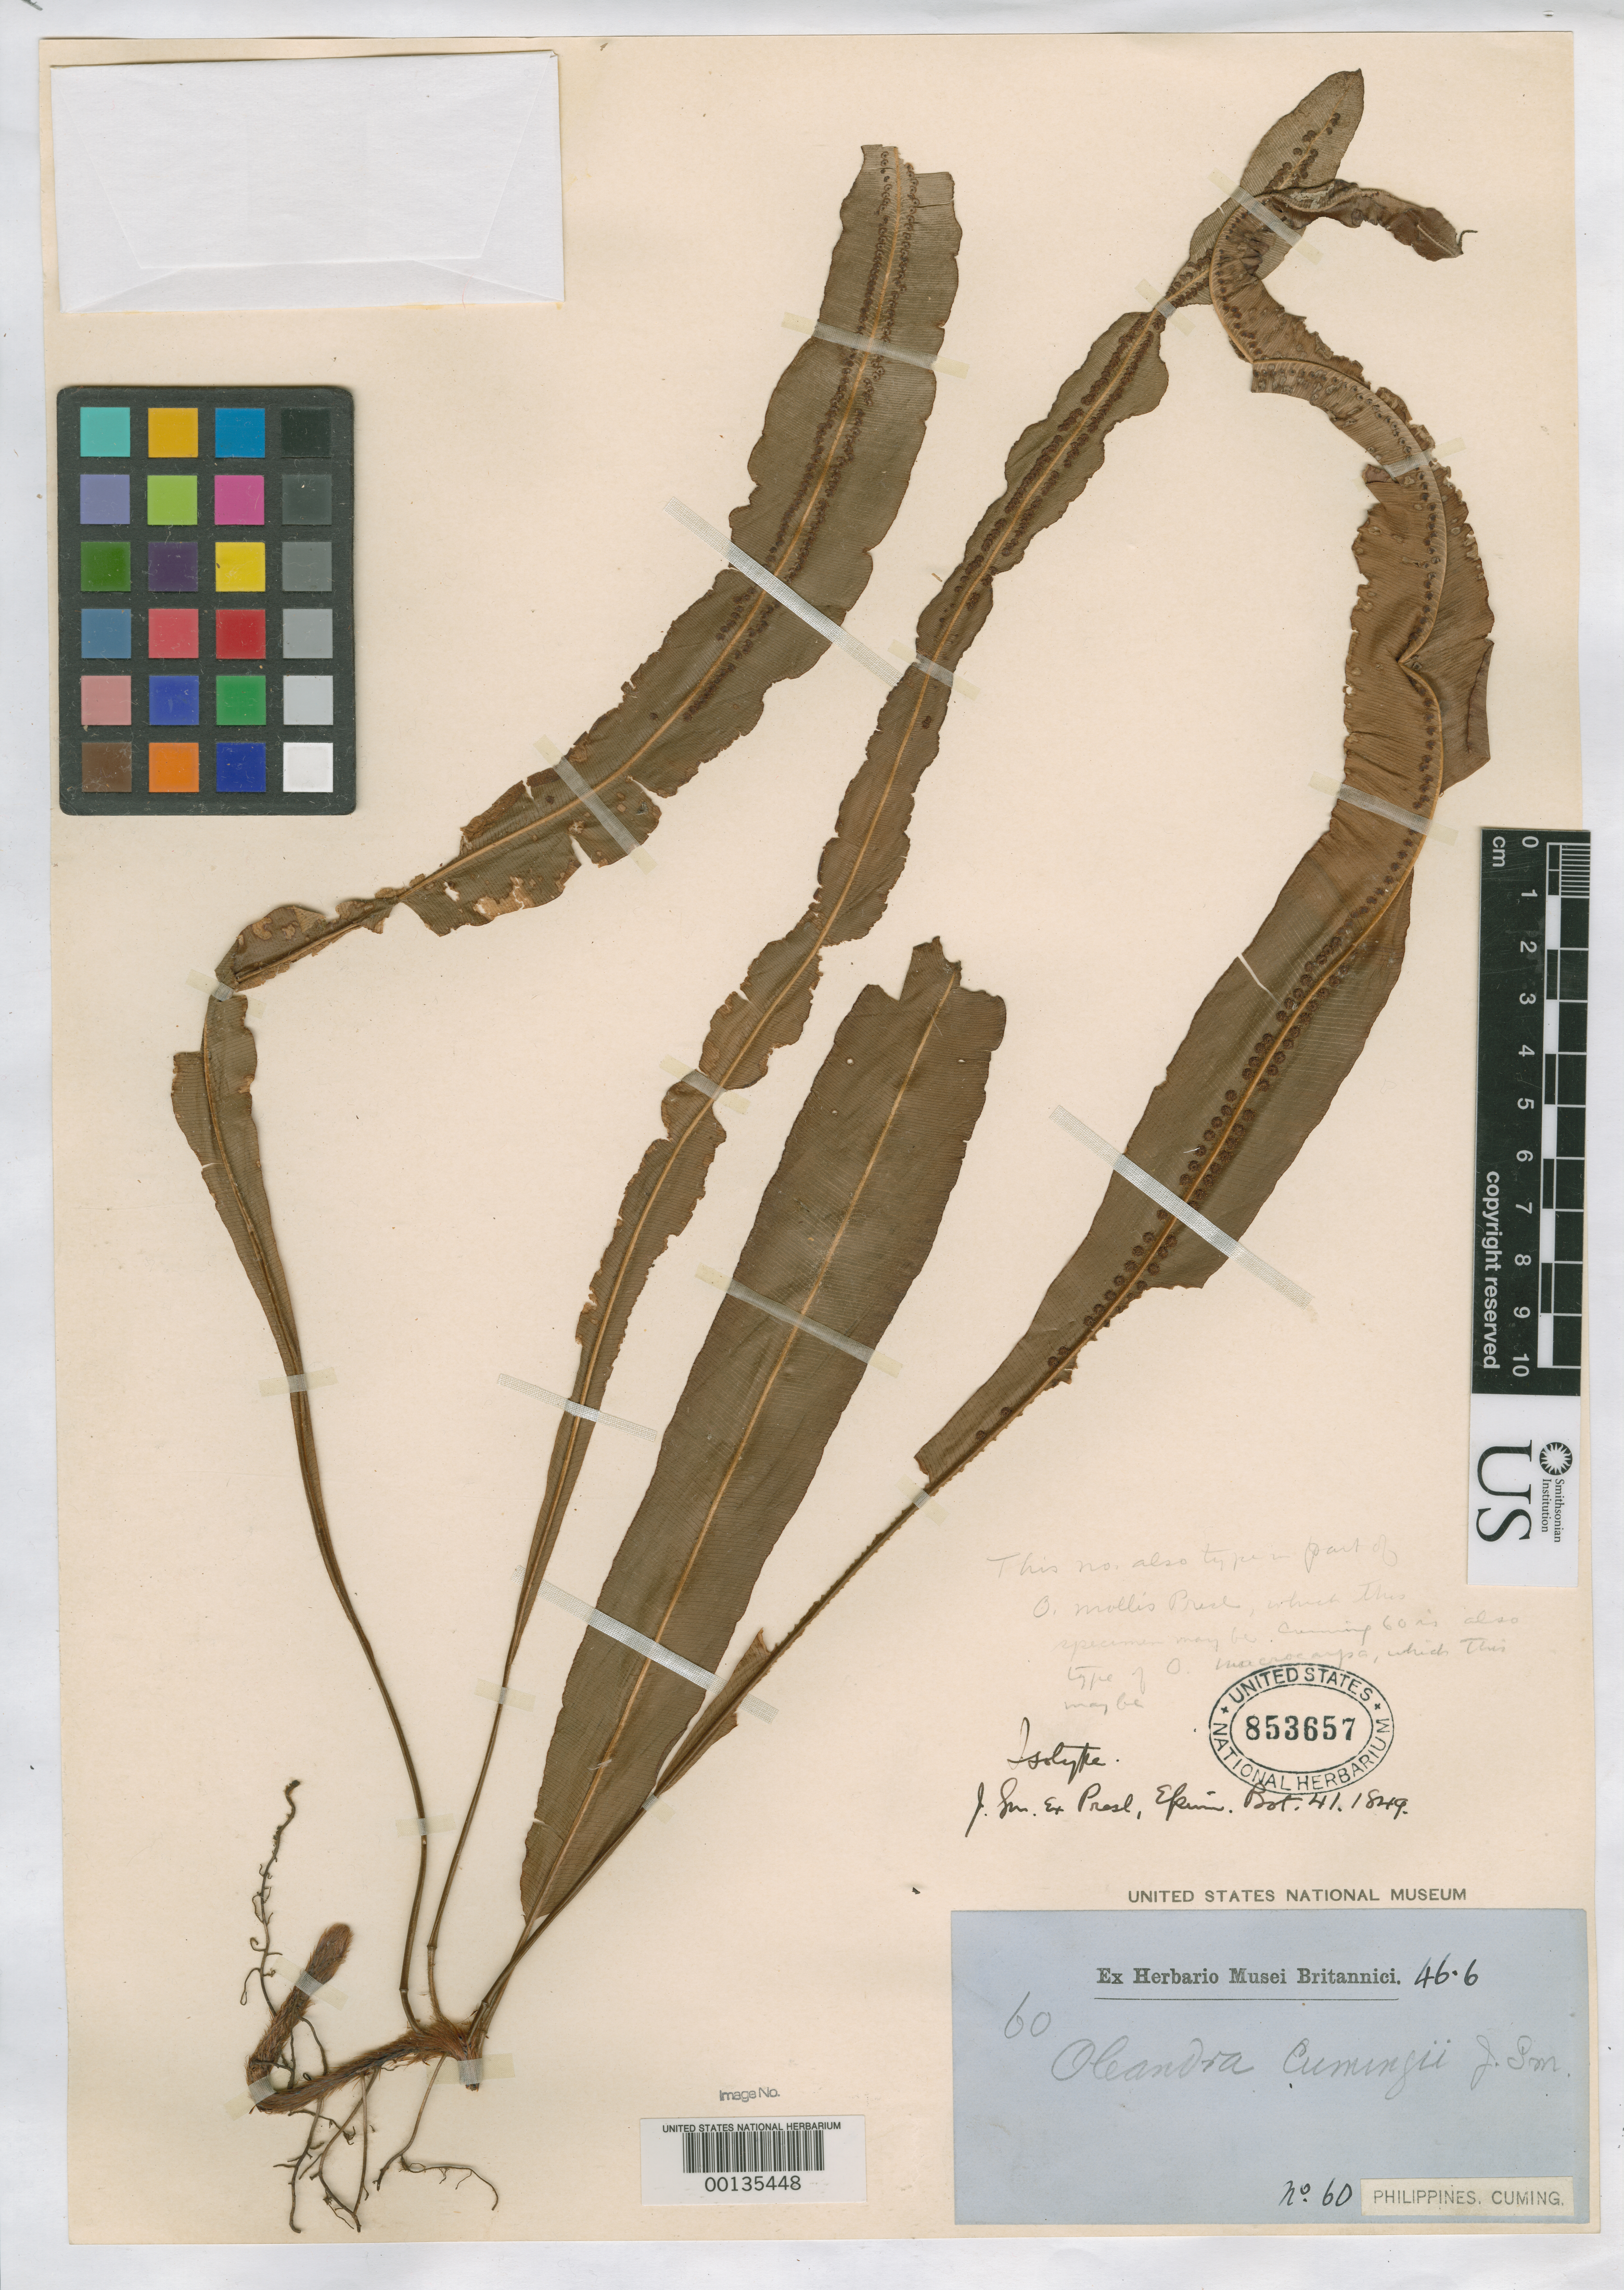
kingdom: Plantae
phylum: Tracheophyta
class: Polypodiopsida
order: Polypodiales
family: Oleandraceae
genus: Oleandra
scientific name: Oleandra cumingii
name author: J. Sm. ex C. Presl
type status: Type Collection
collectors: H. Cuming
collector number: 60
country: Philippines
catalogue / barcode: US 853657